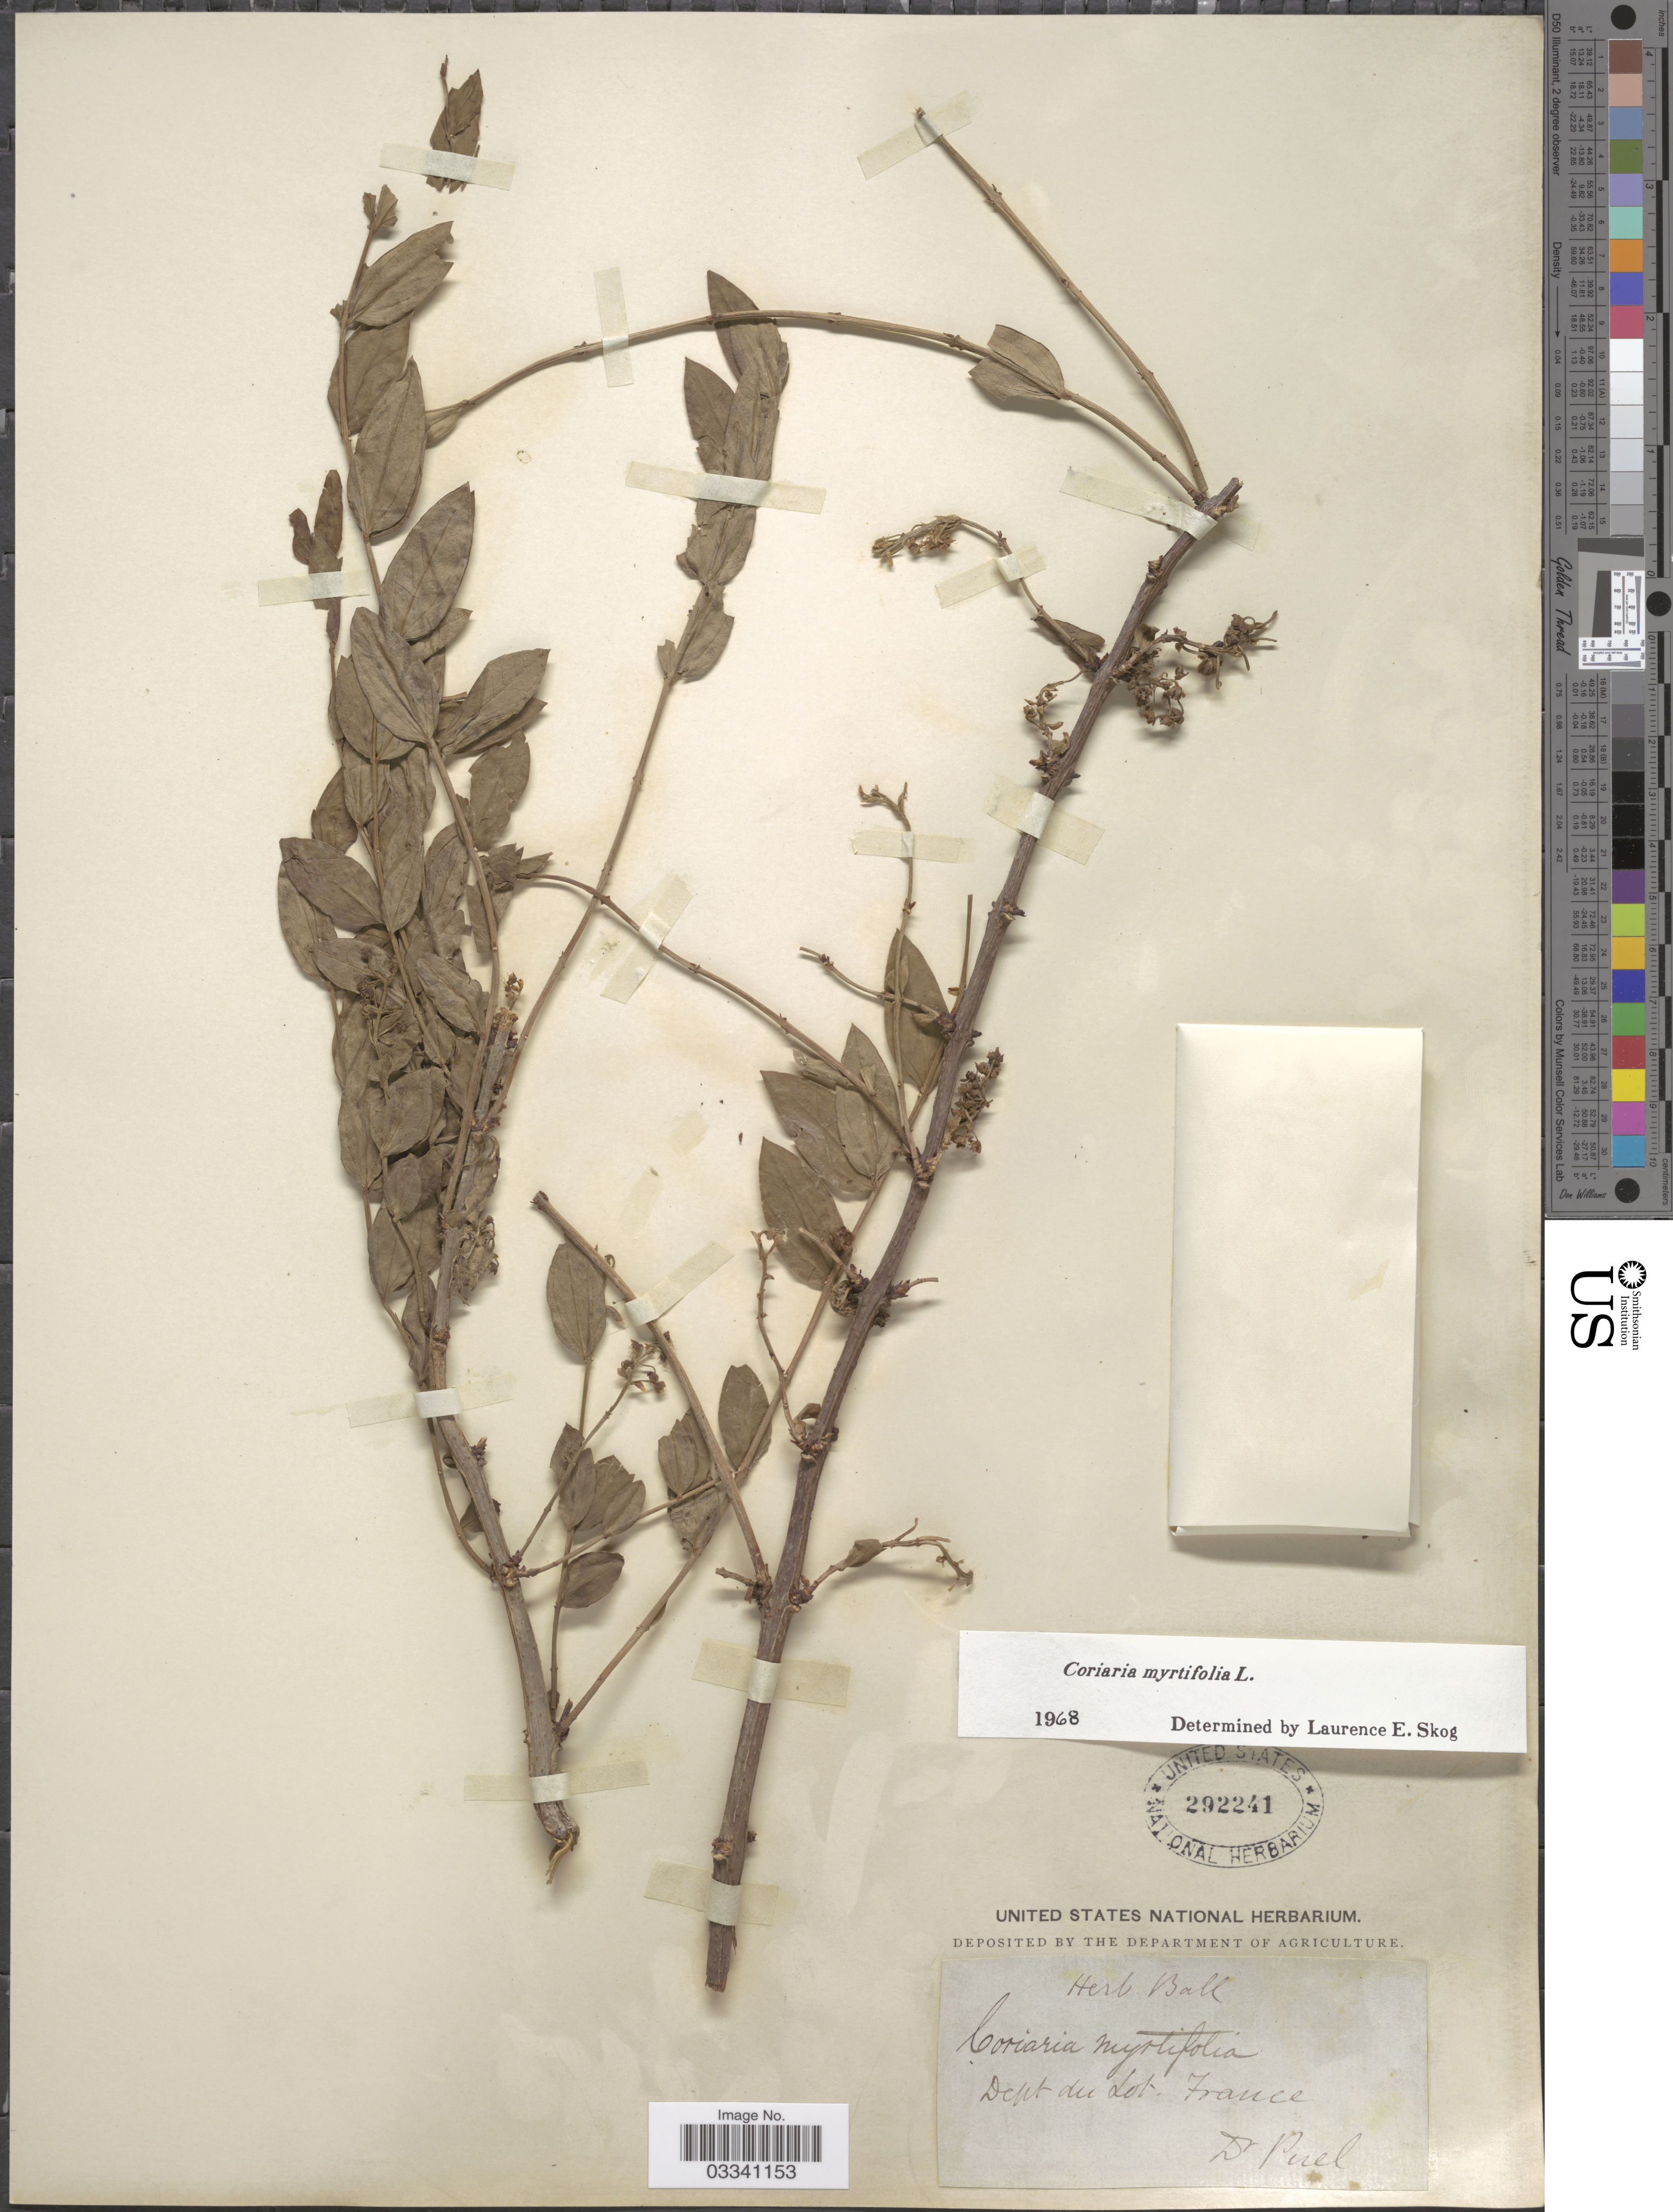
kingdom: Plantae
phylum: Tracheophyta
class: Magnoliopsida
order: Cucurbitales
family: Coriariaceae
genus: Coriaria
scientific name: Coriaria myrtifolia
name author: L.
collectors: Puel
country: France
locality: Dept. du Lot.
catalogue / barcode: US 292241